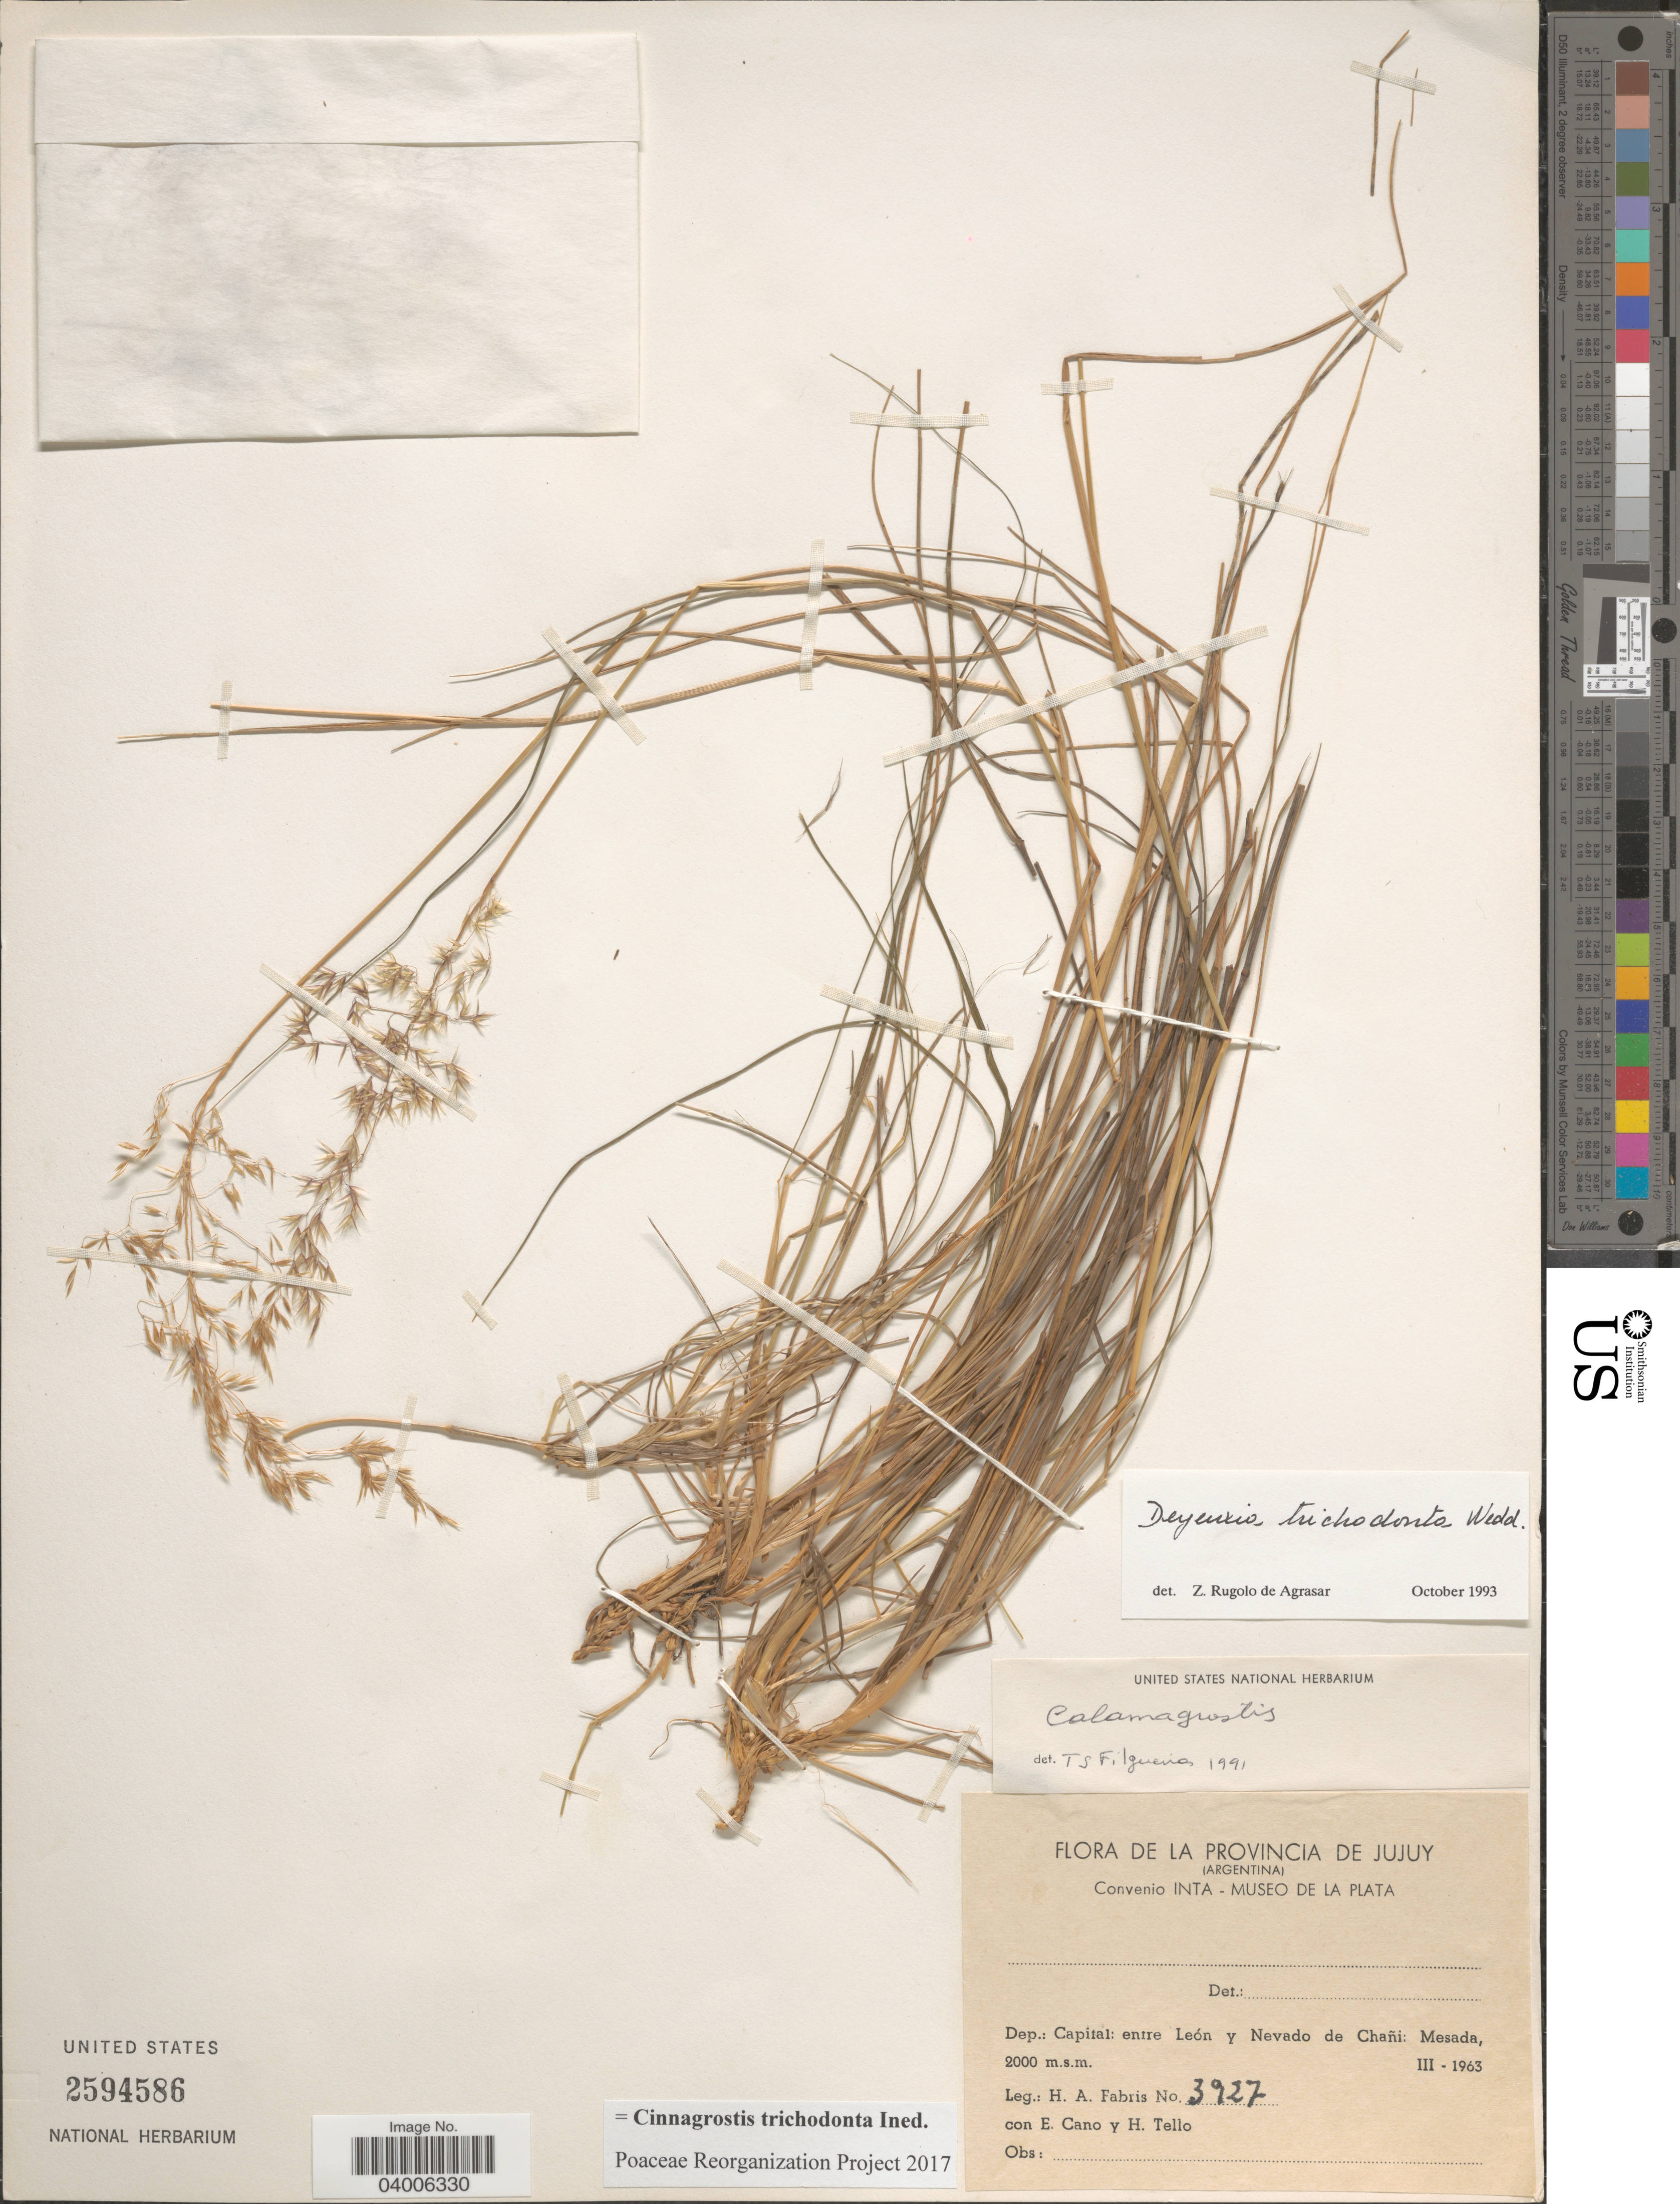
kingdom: Plantae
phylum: Tracheophyta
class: Liliopsida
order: Poales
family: Poaceae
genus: Cinnagrostis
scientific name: Cinnagrostis trichodonta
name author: (Wedd.) P.M. Peterson et al.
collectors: H. A. Fabris, E. Cano & H. Tello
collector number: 3927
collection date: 1963-03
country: Argentina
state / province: Jujuy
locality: Dep.: Capital: entre León y Nevado de Chañi: Mesada.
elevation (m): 2000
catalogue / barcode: US 2594586